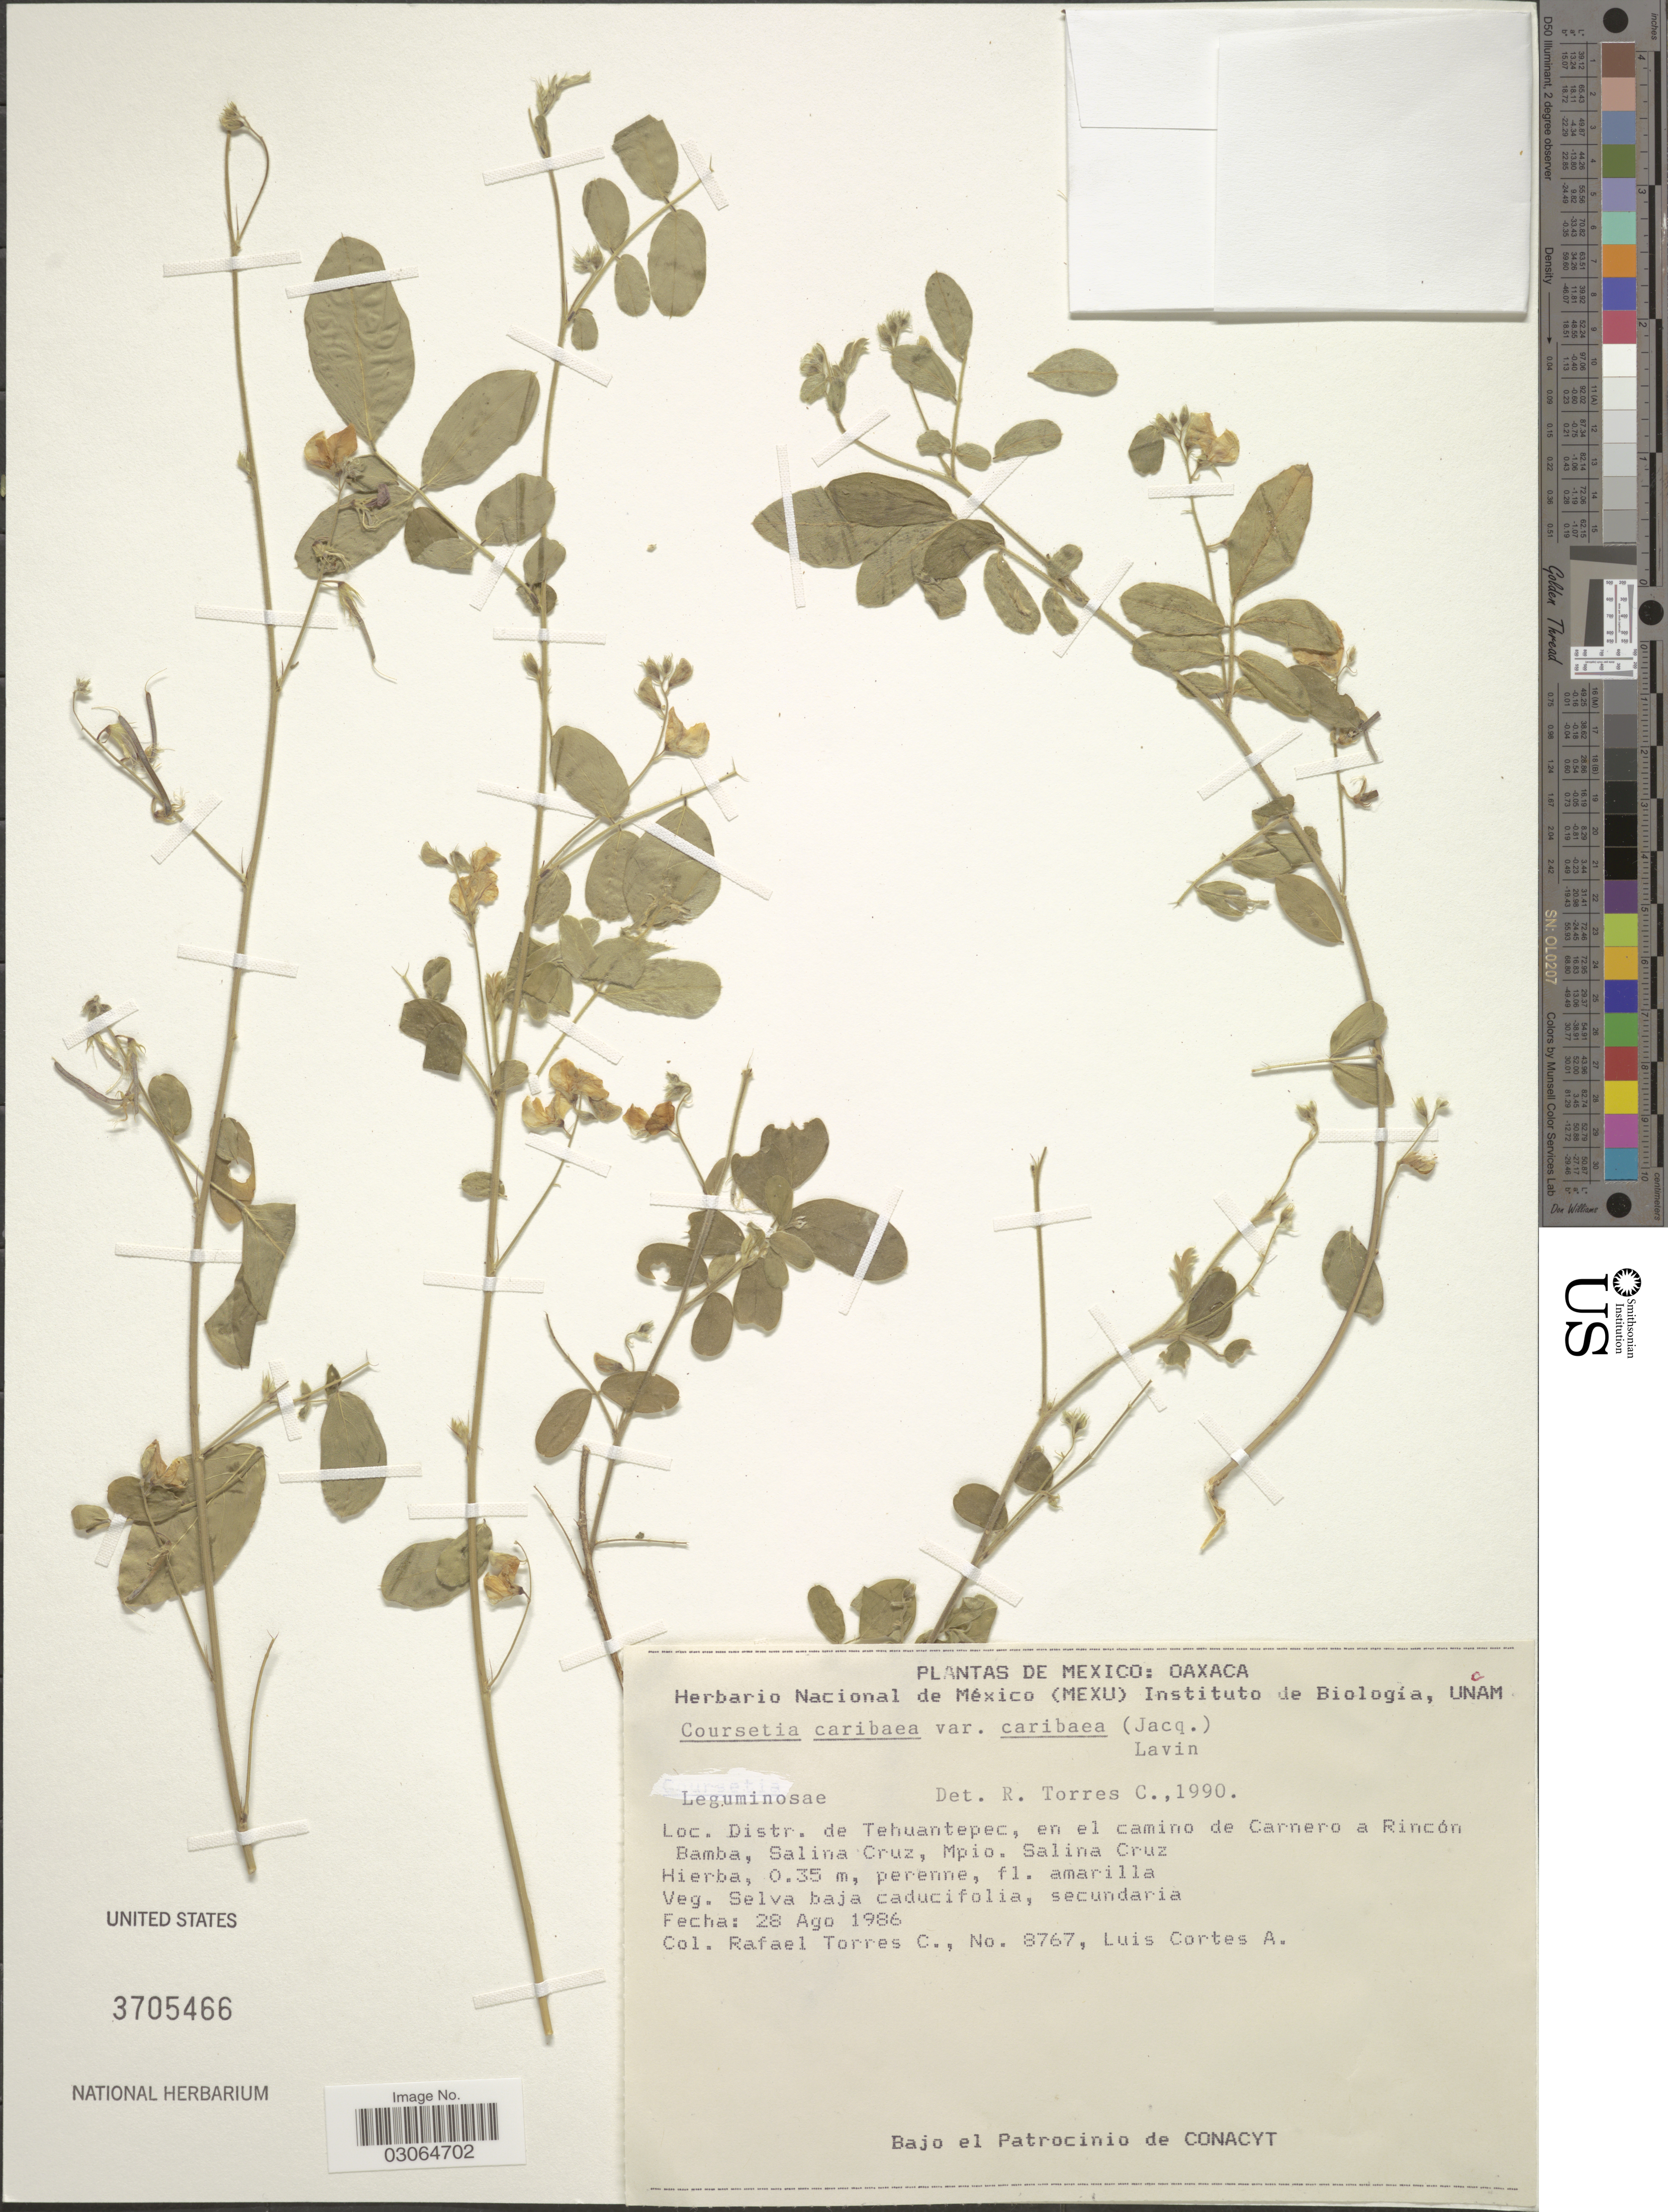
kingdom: Plantae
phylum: Tracheophyta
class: Magnoliopsida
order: Fabales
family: Fabaceae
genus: Coursetia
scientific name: Coursetia caribaea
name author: (Jacq.) Lavin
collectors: R. Torres C. & L. Cortes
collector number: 8767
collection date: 1986-08-28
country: Mexico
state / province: Oaxaca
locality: Distr. de Tehuantepec, en el camino de Carnero a Rincón Bamba, Salina Cruz, Mpio. Salina Cruz.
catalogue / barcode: US 3705466